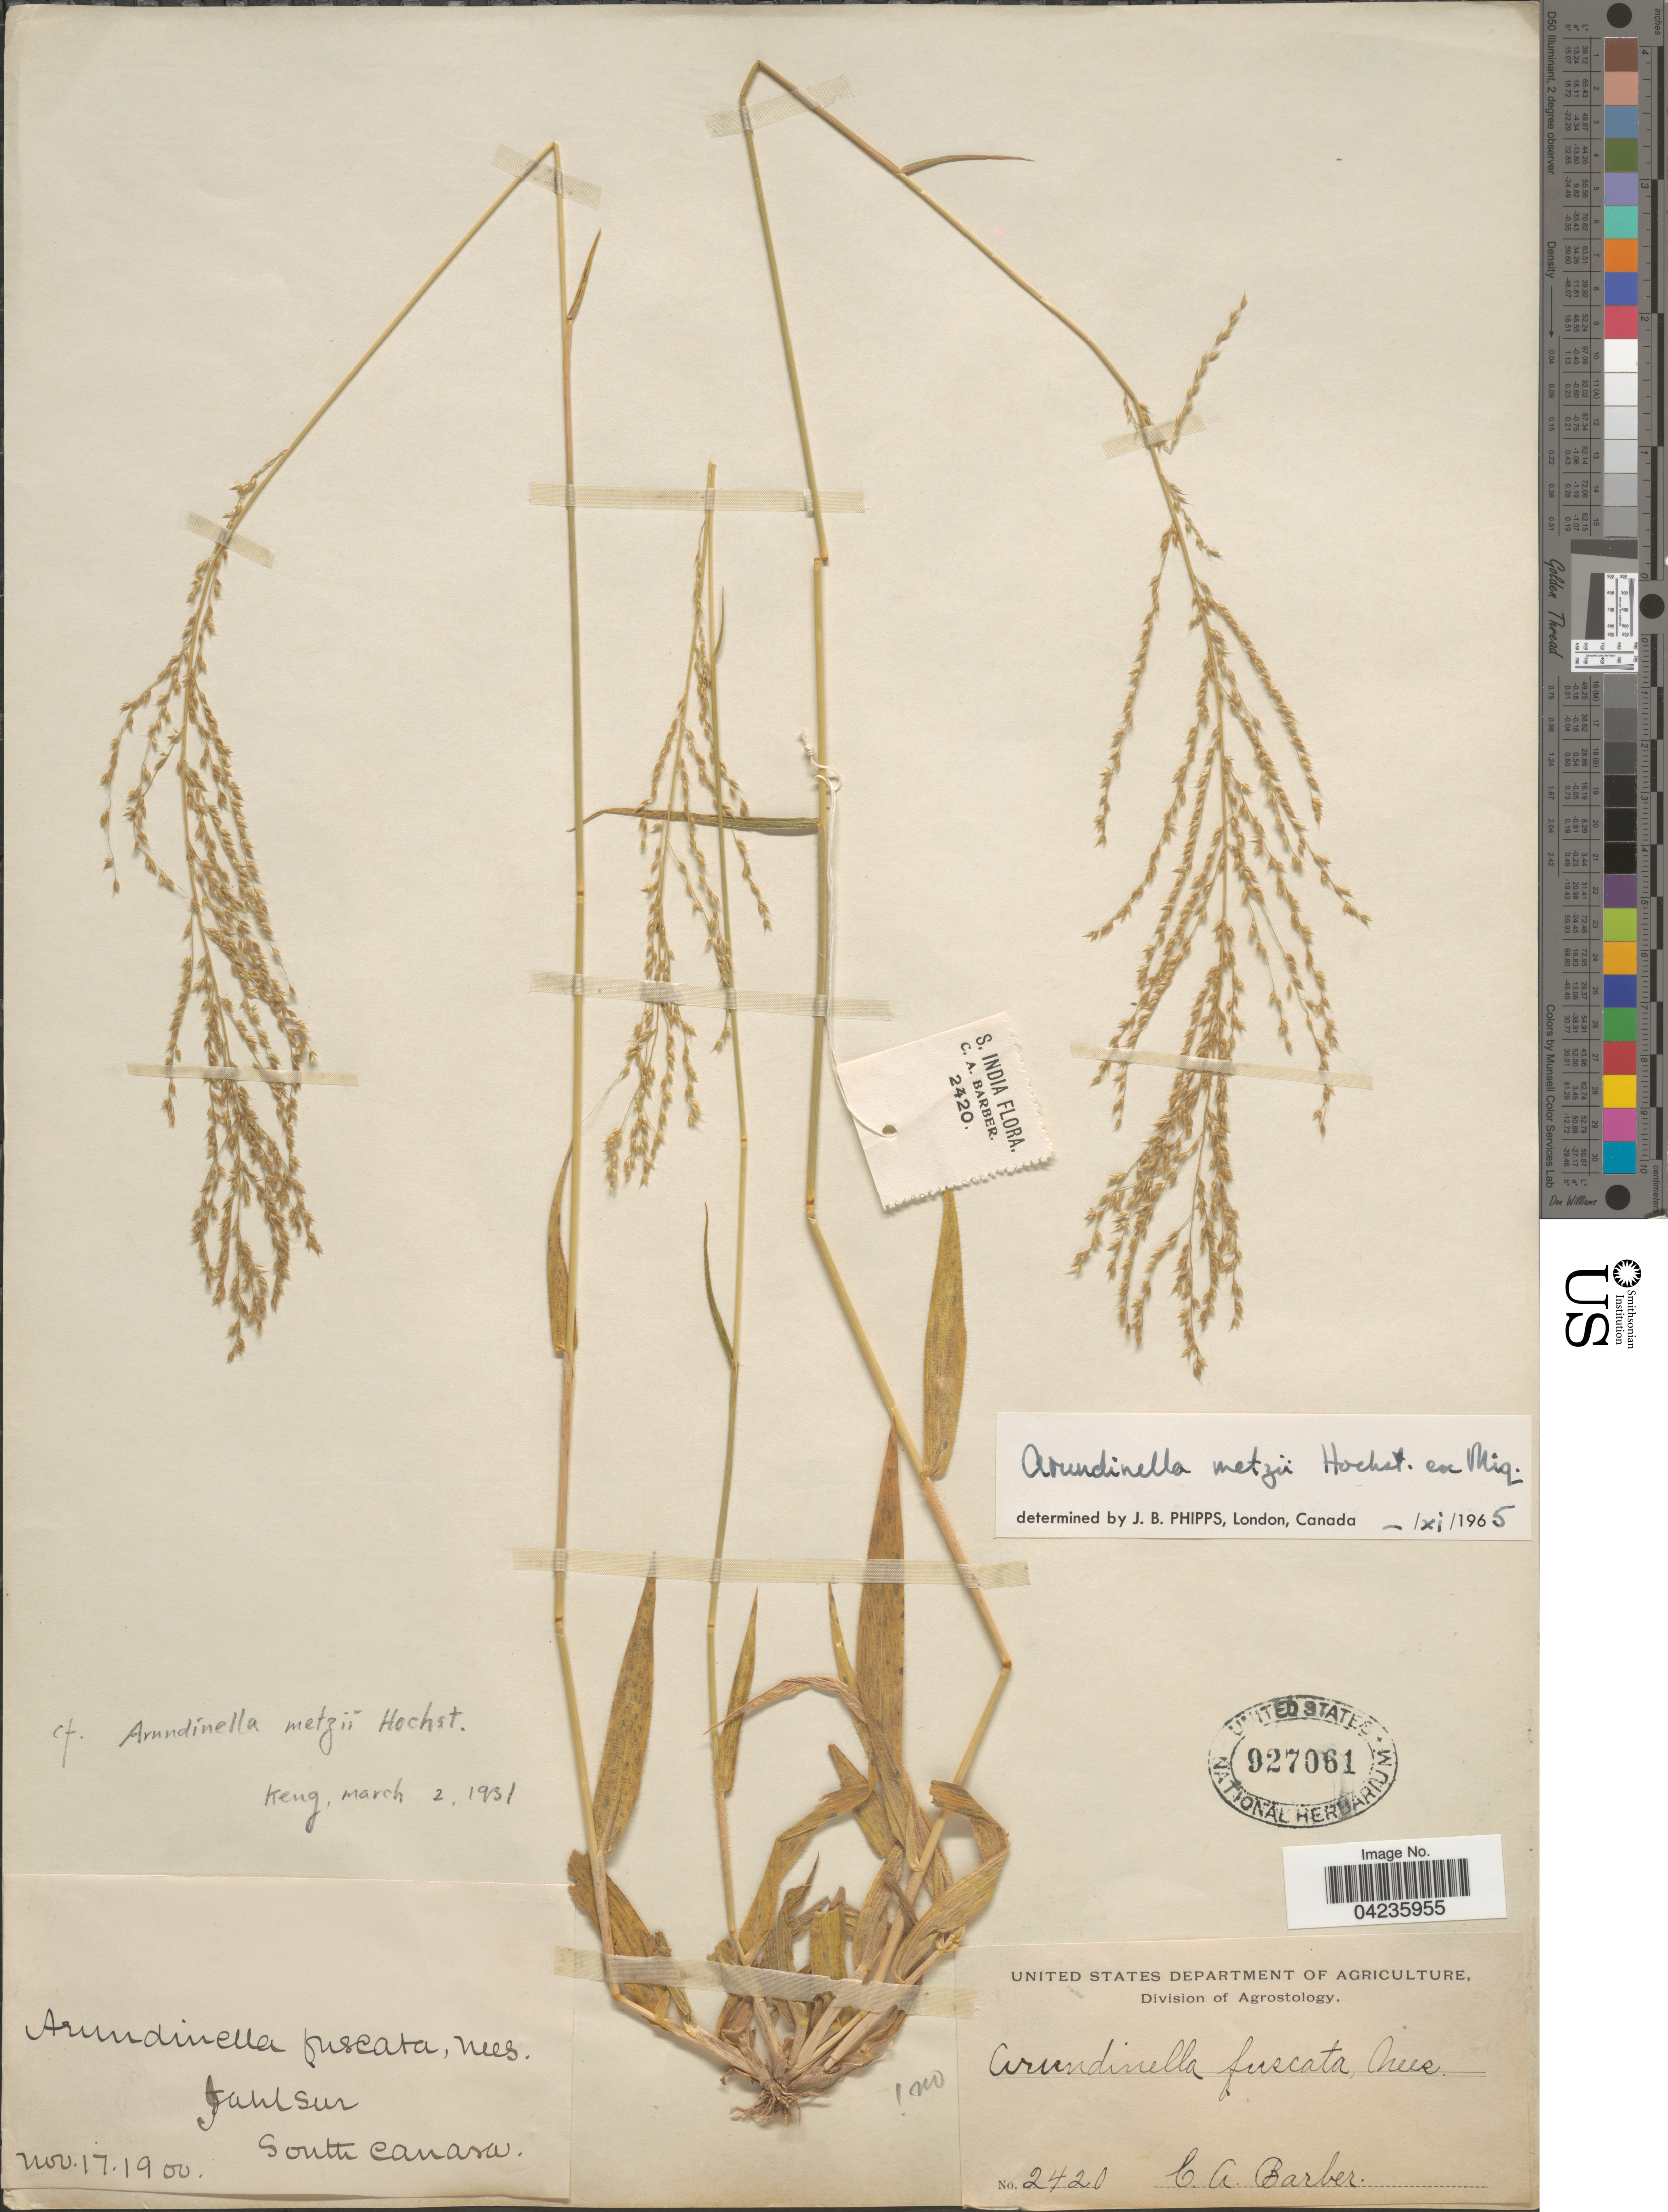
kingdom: Plantae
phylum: Tracheophyta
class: Liliopsida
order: Poales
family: Poaceae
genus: Arundinella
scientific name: Arundinella metzii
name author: Hochst. in Miq.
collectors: C. Barber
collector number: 2420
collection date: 1900-11-17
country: India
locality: S. India. Jahlsur. South Canara.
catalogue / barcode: US 927061